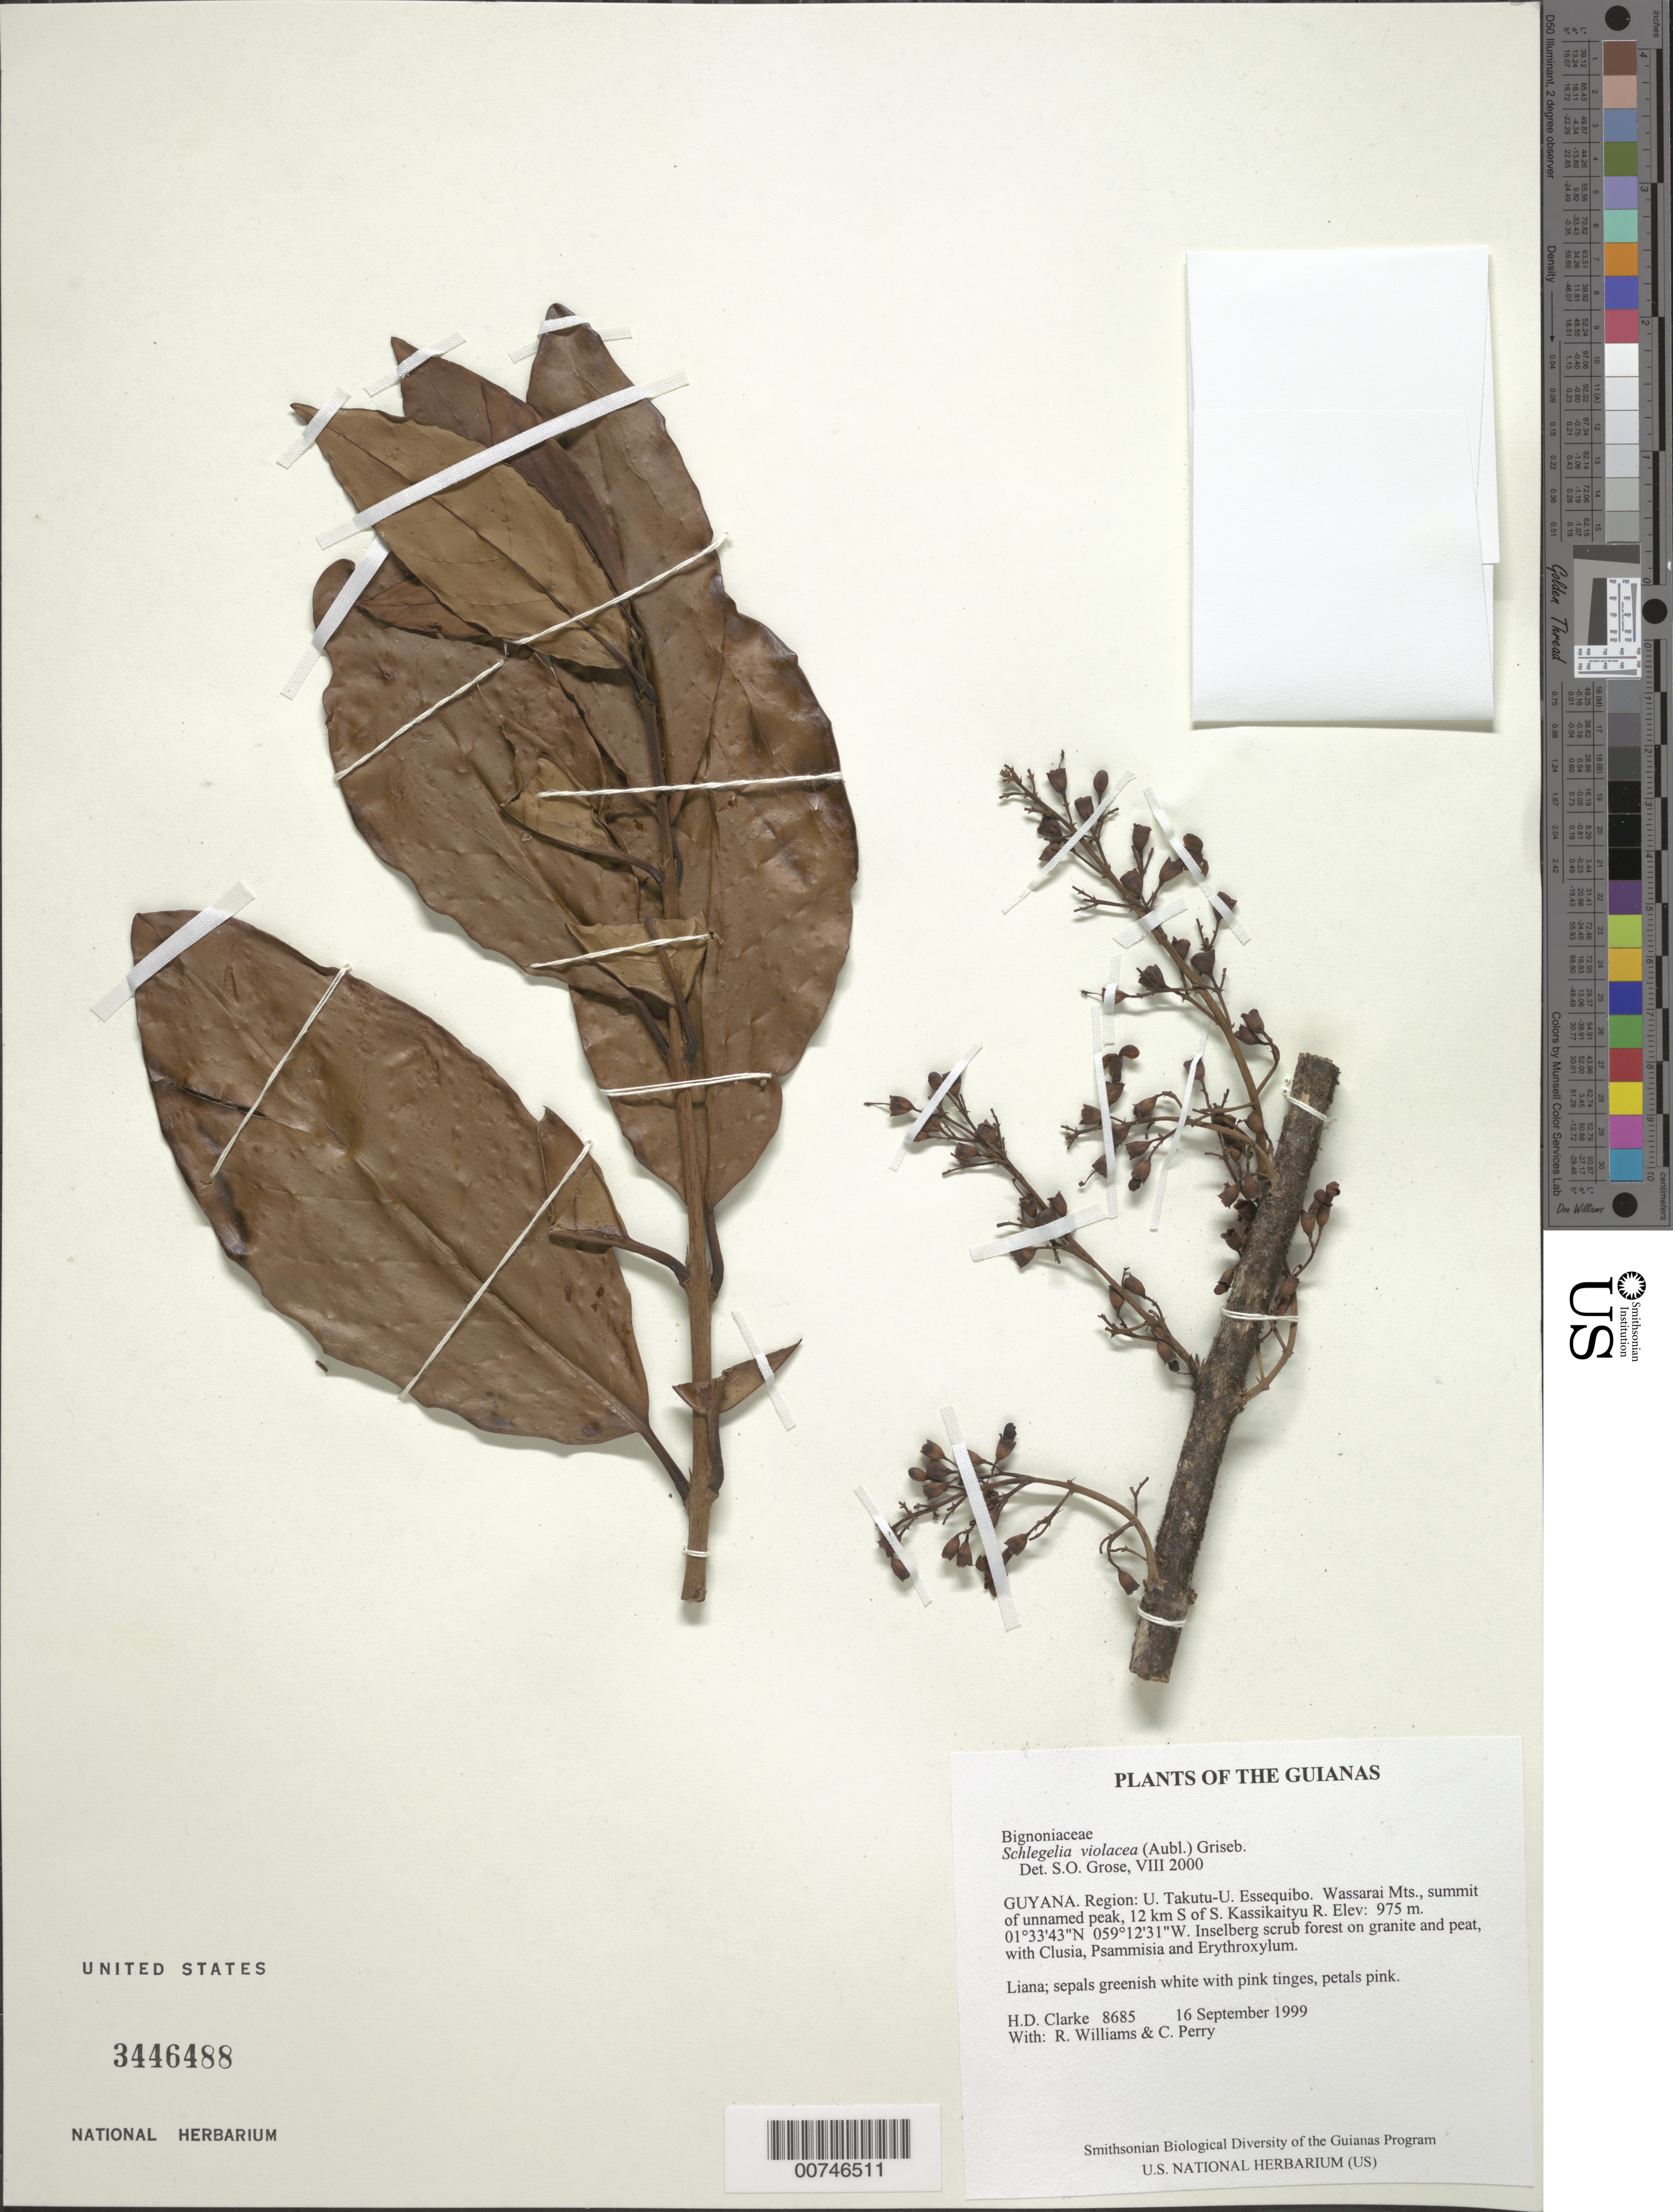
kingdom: Plantae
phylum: Tracheophyta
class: Magnoliopsida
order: Lamiales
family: Schlegeliaceae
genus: Schlegelia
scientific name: Schlegelia violacea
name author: (Aubl.) Griseb.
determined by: Grose, S. O.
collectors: H. D. Clarke, R. Williams & C. Perry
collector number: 8685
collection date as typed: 16 September 1999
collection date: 1999-09-16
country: Guyana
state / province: U. Takutu-U. Essequibo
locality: Wassarai Mts., summit of unnamed peak, 12 km S of S. Kassikaityu R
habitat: Inselberg scrub forest on granite and peat, with Clusia, Psammisia and Erythroxylum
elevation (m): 975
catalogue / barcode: US 3446488